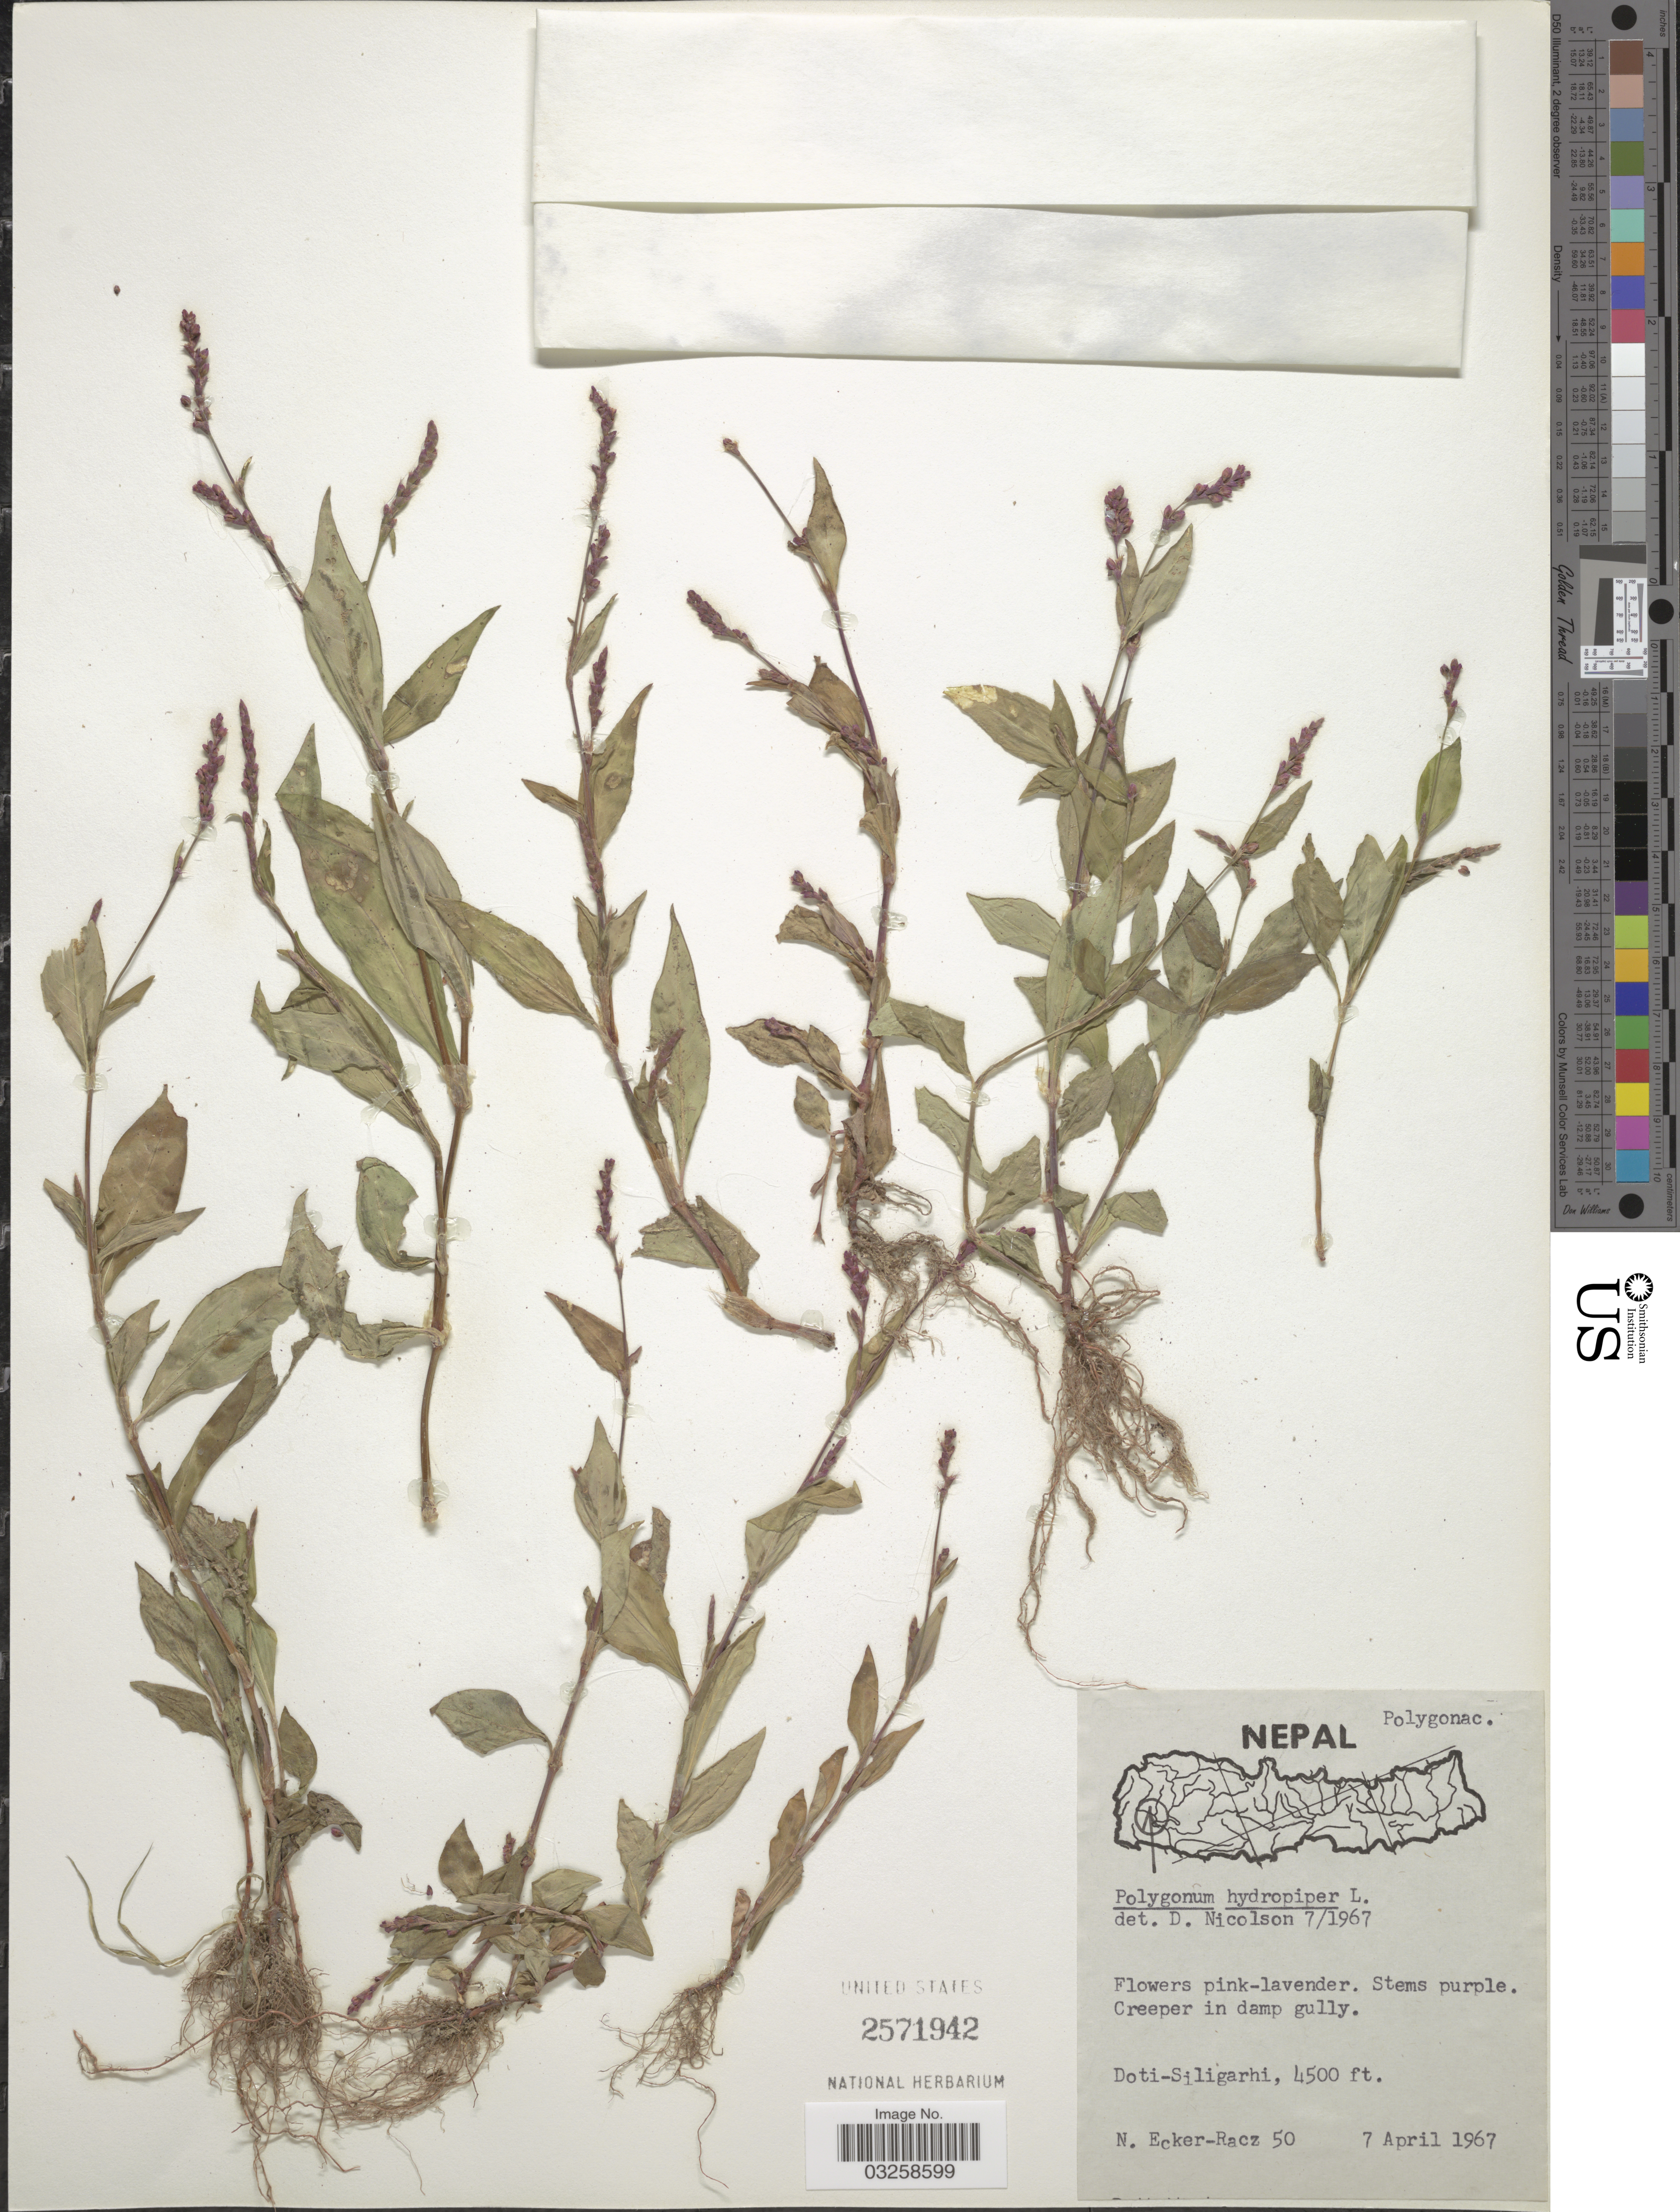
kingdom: Plantae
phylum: Tracheophyta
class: Magnoliopsida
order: Caryophyllales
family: Polygonaceae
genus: Polygonum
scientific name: Polygonum hydropiper var. hydropiper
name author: L.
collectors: N. Ecker-Racz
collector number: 50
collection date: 1967-04-07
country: Nepal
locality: Doti-Siligarhi.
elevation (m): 1372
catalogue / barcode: US 2571942